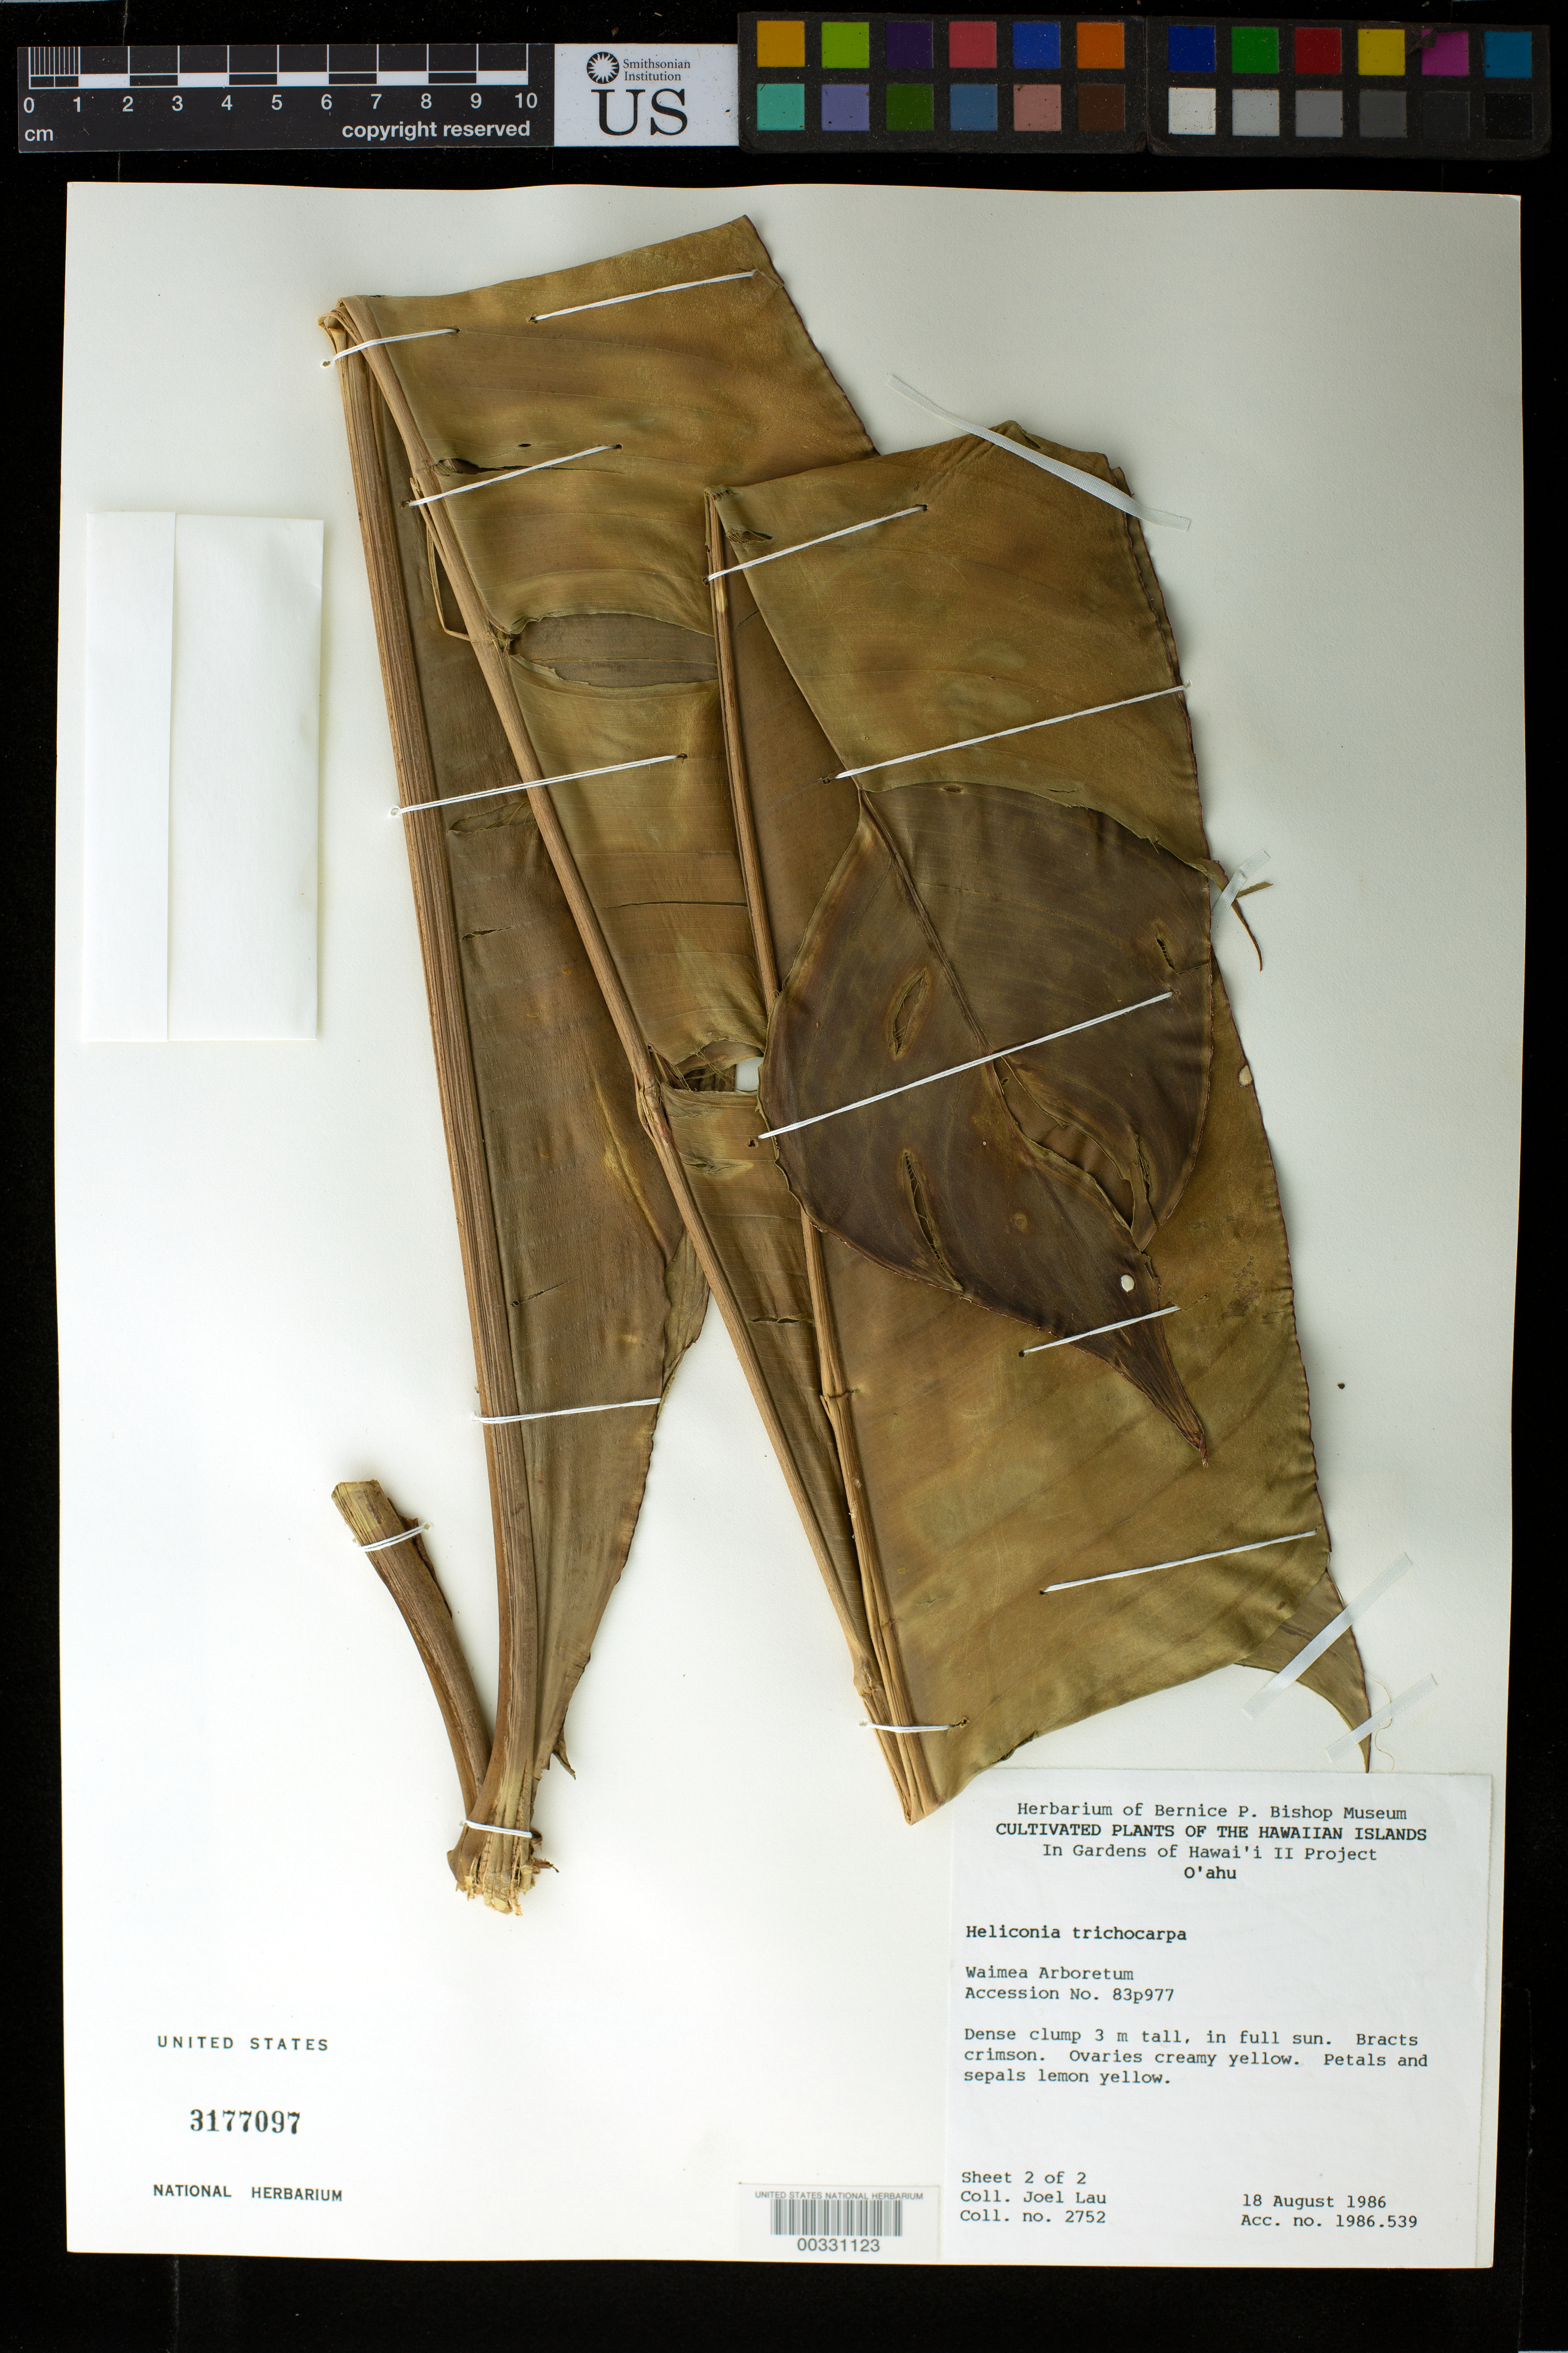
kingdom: Plantae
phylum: Tracheophyta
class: Liliopsida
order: Zingiberales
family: Heliconiaceae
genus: Heliconia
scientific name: Heliconia trichocarpa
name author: G.S. Daniels & F.G. Stiles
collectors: J. Lau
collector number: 2752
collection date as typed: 18 Aug 1986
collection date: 1986-08-18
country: United States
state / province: Florida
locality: Southern Florida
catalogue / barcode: US 3177097